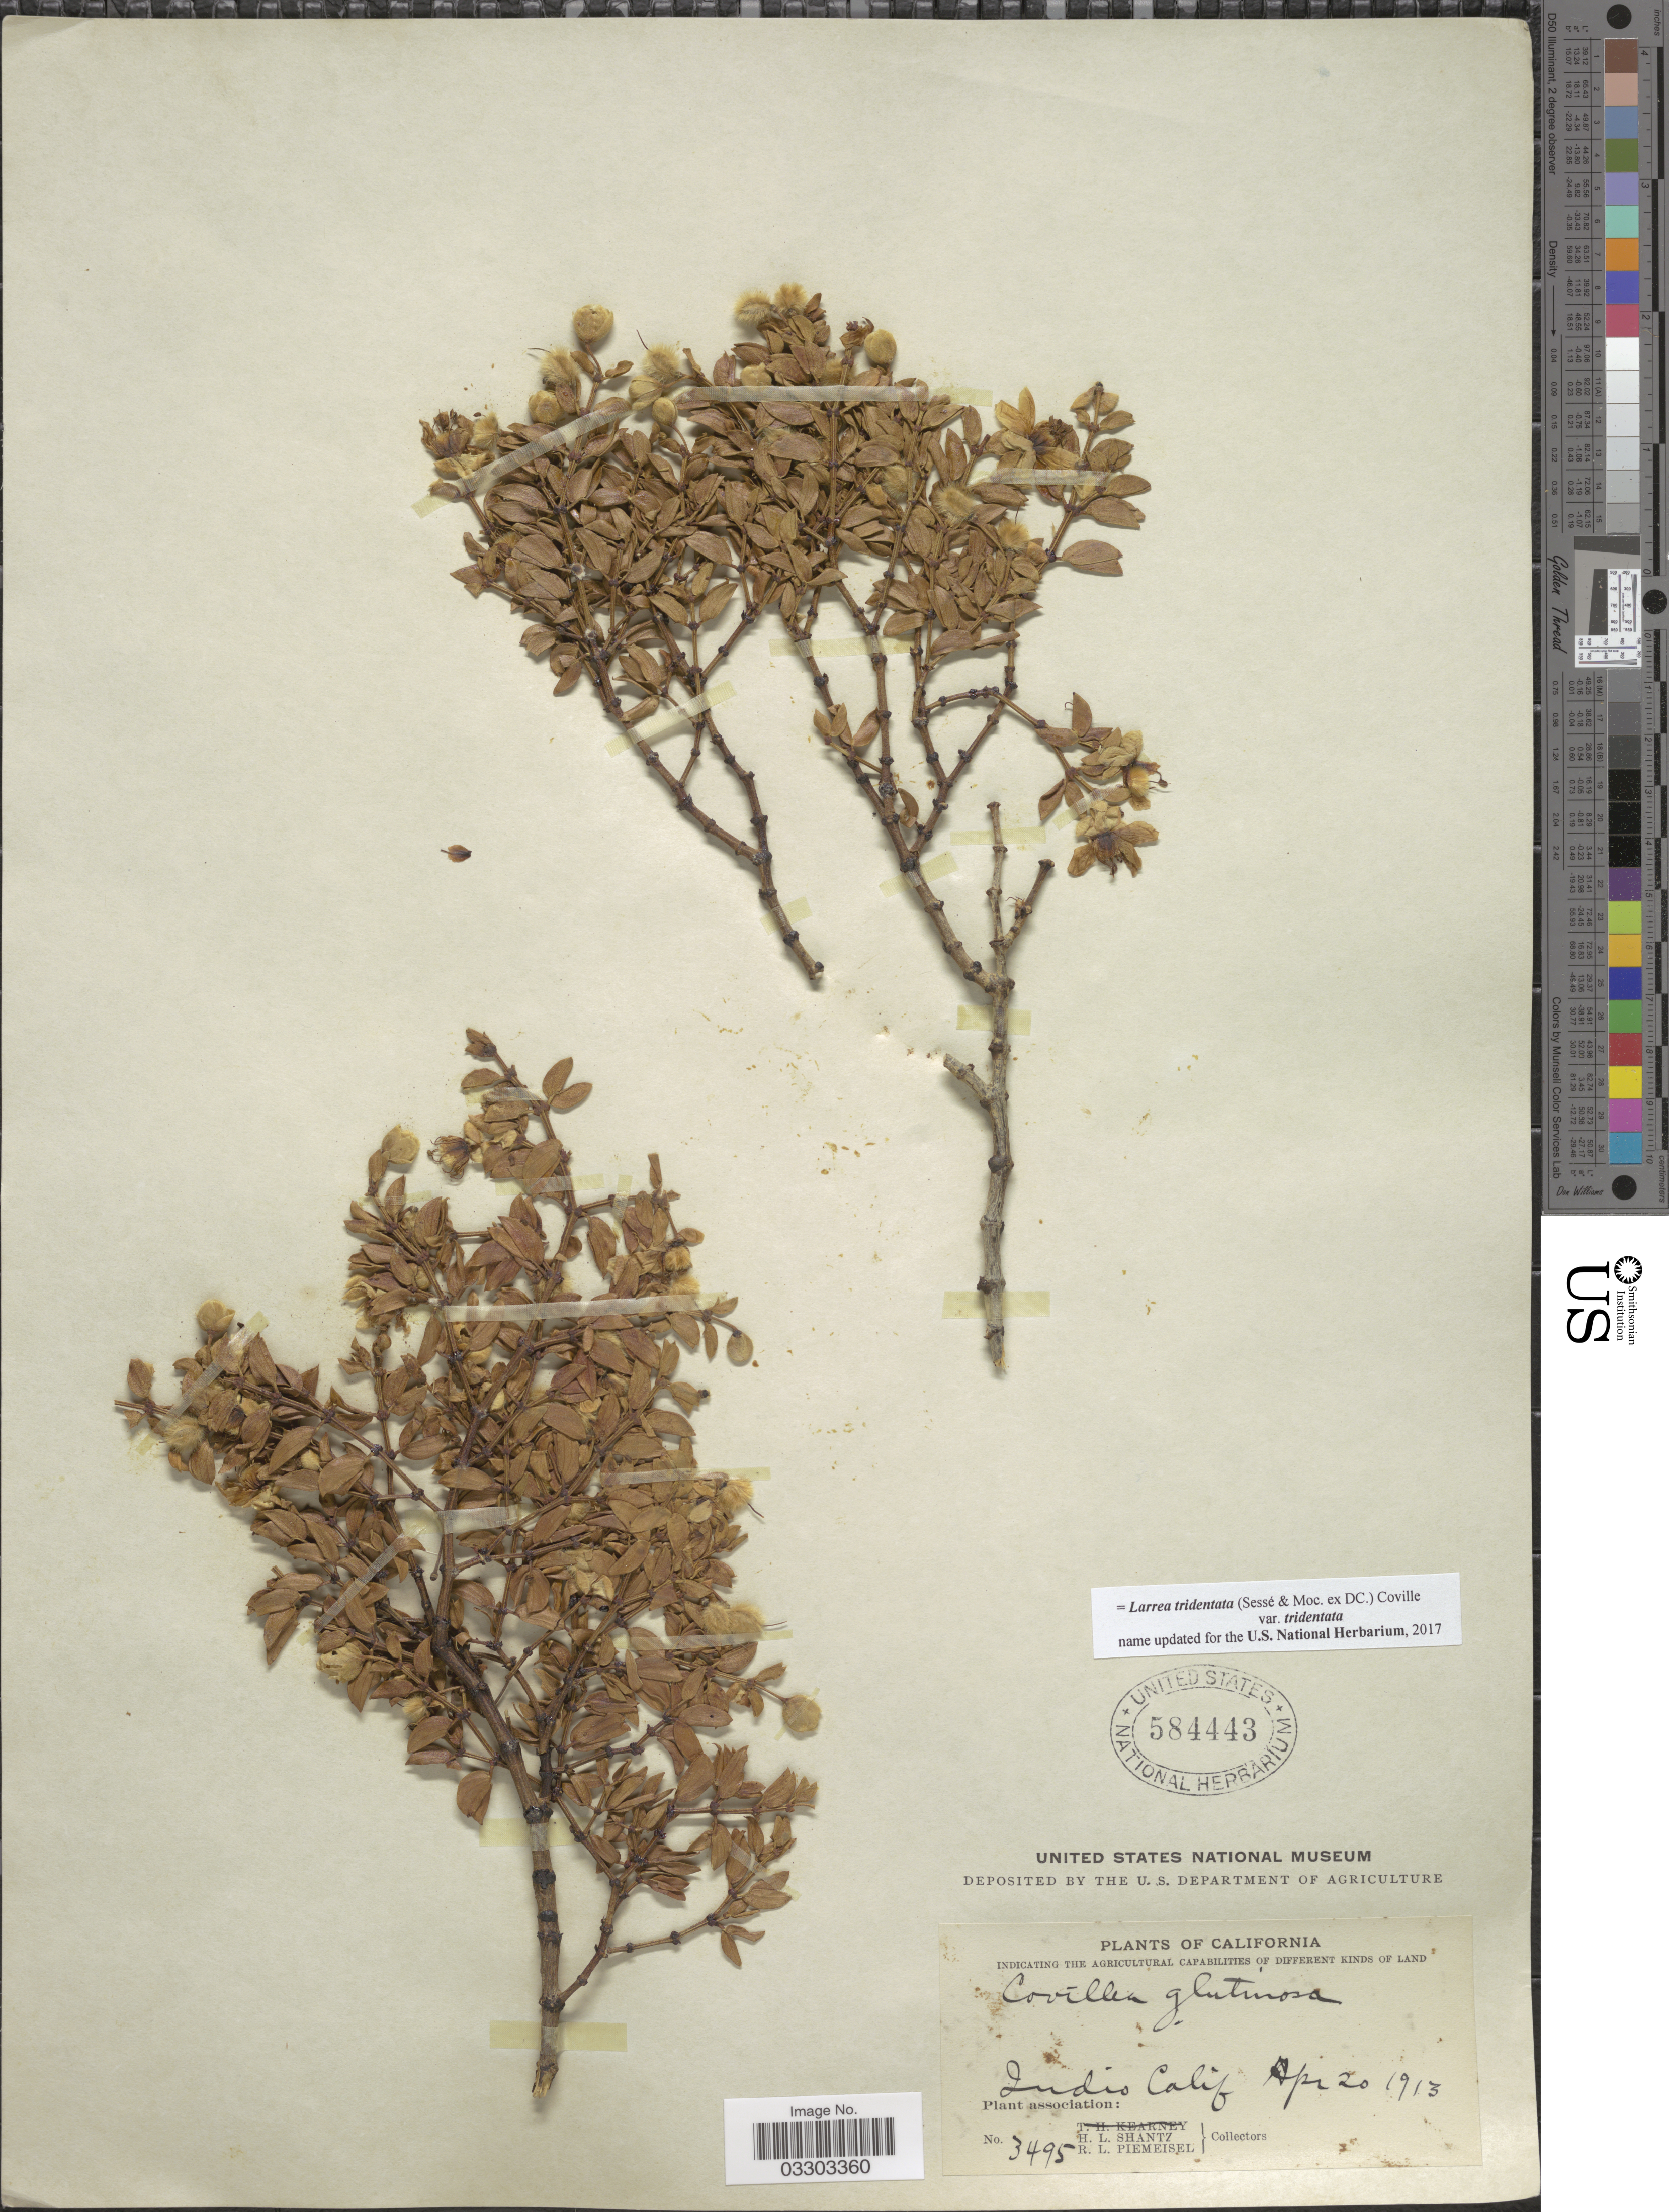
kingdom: Plantae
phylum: Tracheophyta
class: Magnoliopsida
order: Zygophyllales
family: Zygophyllaceae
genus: Larrea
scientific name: Larrea tridentata var. tridentata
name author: (Sessé & Moc. ex DC.) Coville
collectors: H. Shantz & R. L. Piemeisel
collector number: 3495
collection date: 1913-04-20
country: United States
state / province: California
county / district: Riverside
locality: Indio.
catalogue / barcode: US 584443